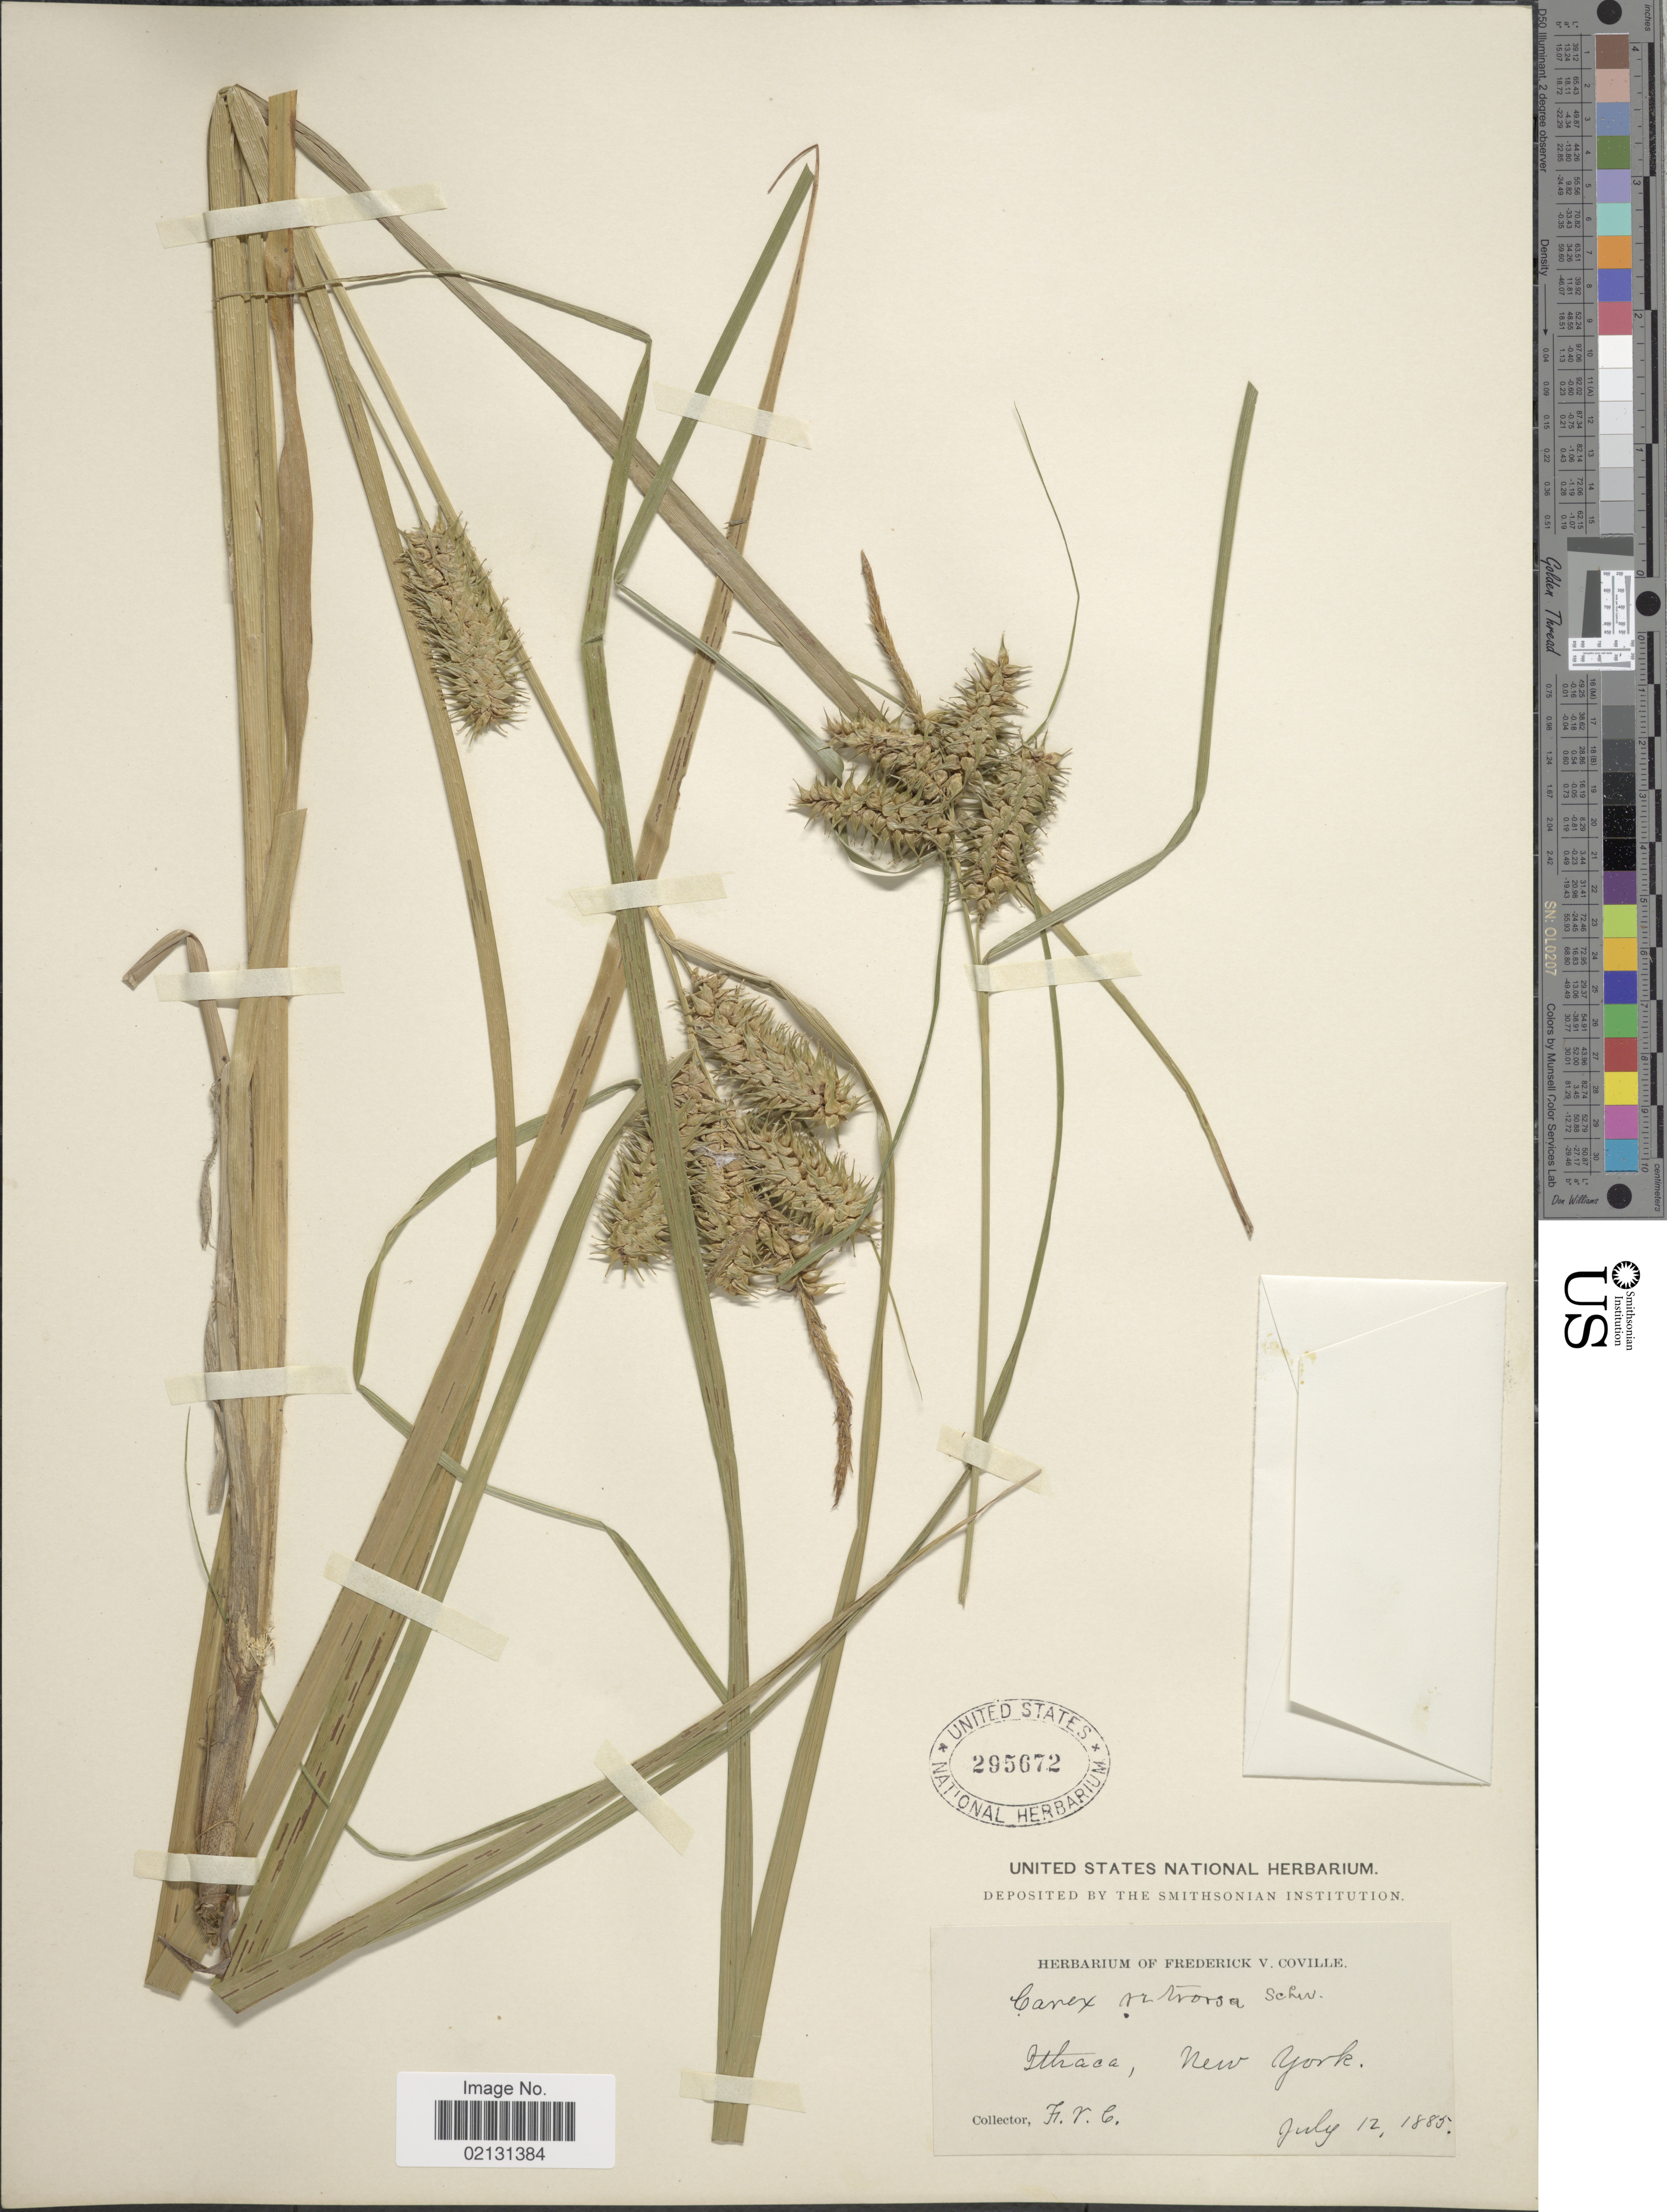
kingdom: Plantae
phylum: Tracheophyta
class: Liliopsida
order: Poales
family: Cyperaceae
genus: Carex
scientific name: Carex retrorsa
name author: Schwein.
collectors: F. V. Coville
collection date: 1885-07-12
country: United States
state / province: New York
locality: Ithaca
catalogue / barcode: US 295672